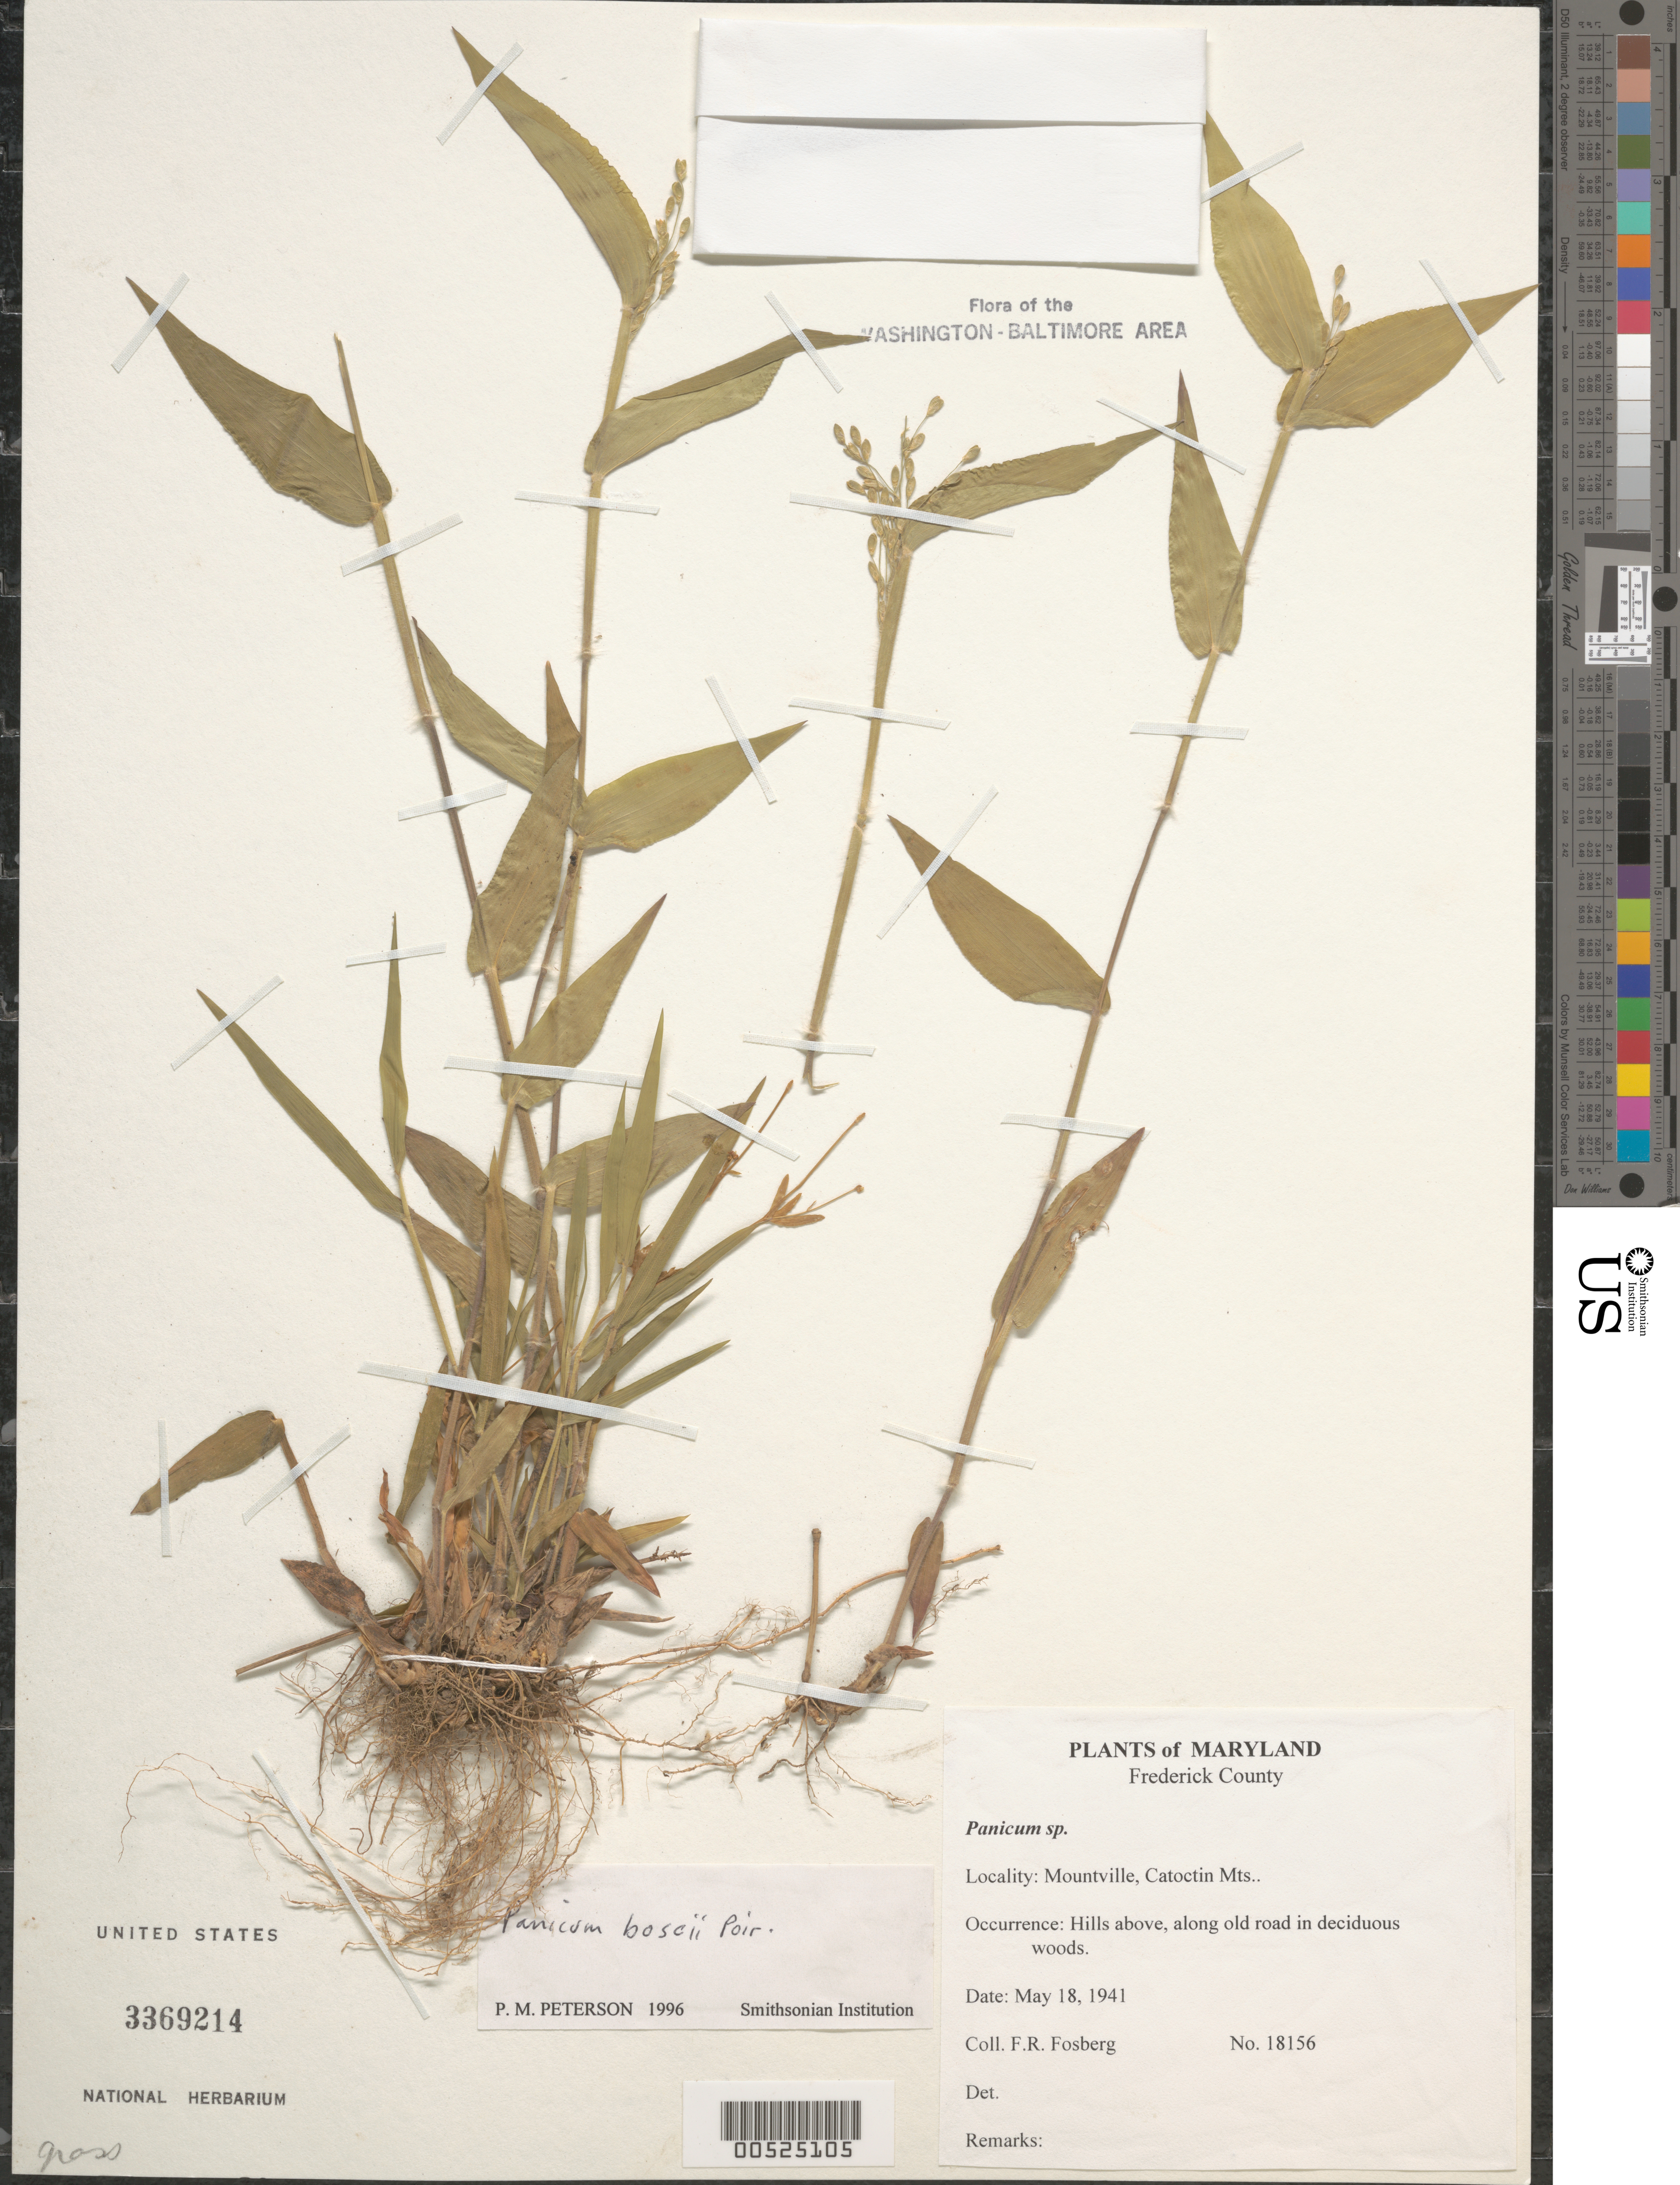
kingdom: Plantae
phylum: Tracheophyta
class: Liliopsida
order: Poales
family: Poaceae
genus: Dichanthelium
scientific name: Dichanthelium boscii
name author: (Poir.) Gould & C.A. Clark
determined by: Peterson, Paul M., (BOT), Smithsonian Institution - National Museum of Natural History (UNITED STATES)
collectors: F. R. Fosberg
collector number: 18156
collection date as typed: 18 May 1941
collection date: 1941-05-18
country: United States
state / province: Maryland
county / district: Frederick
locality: Mountville, Catoctin "Mts.".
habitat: Hills above, along old road in deciduous woods.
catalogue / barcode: US 3369214